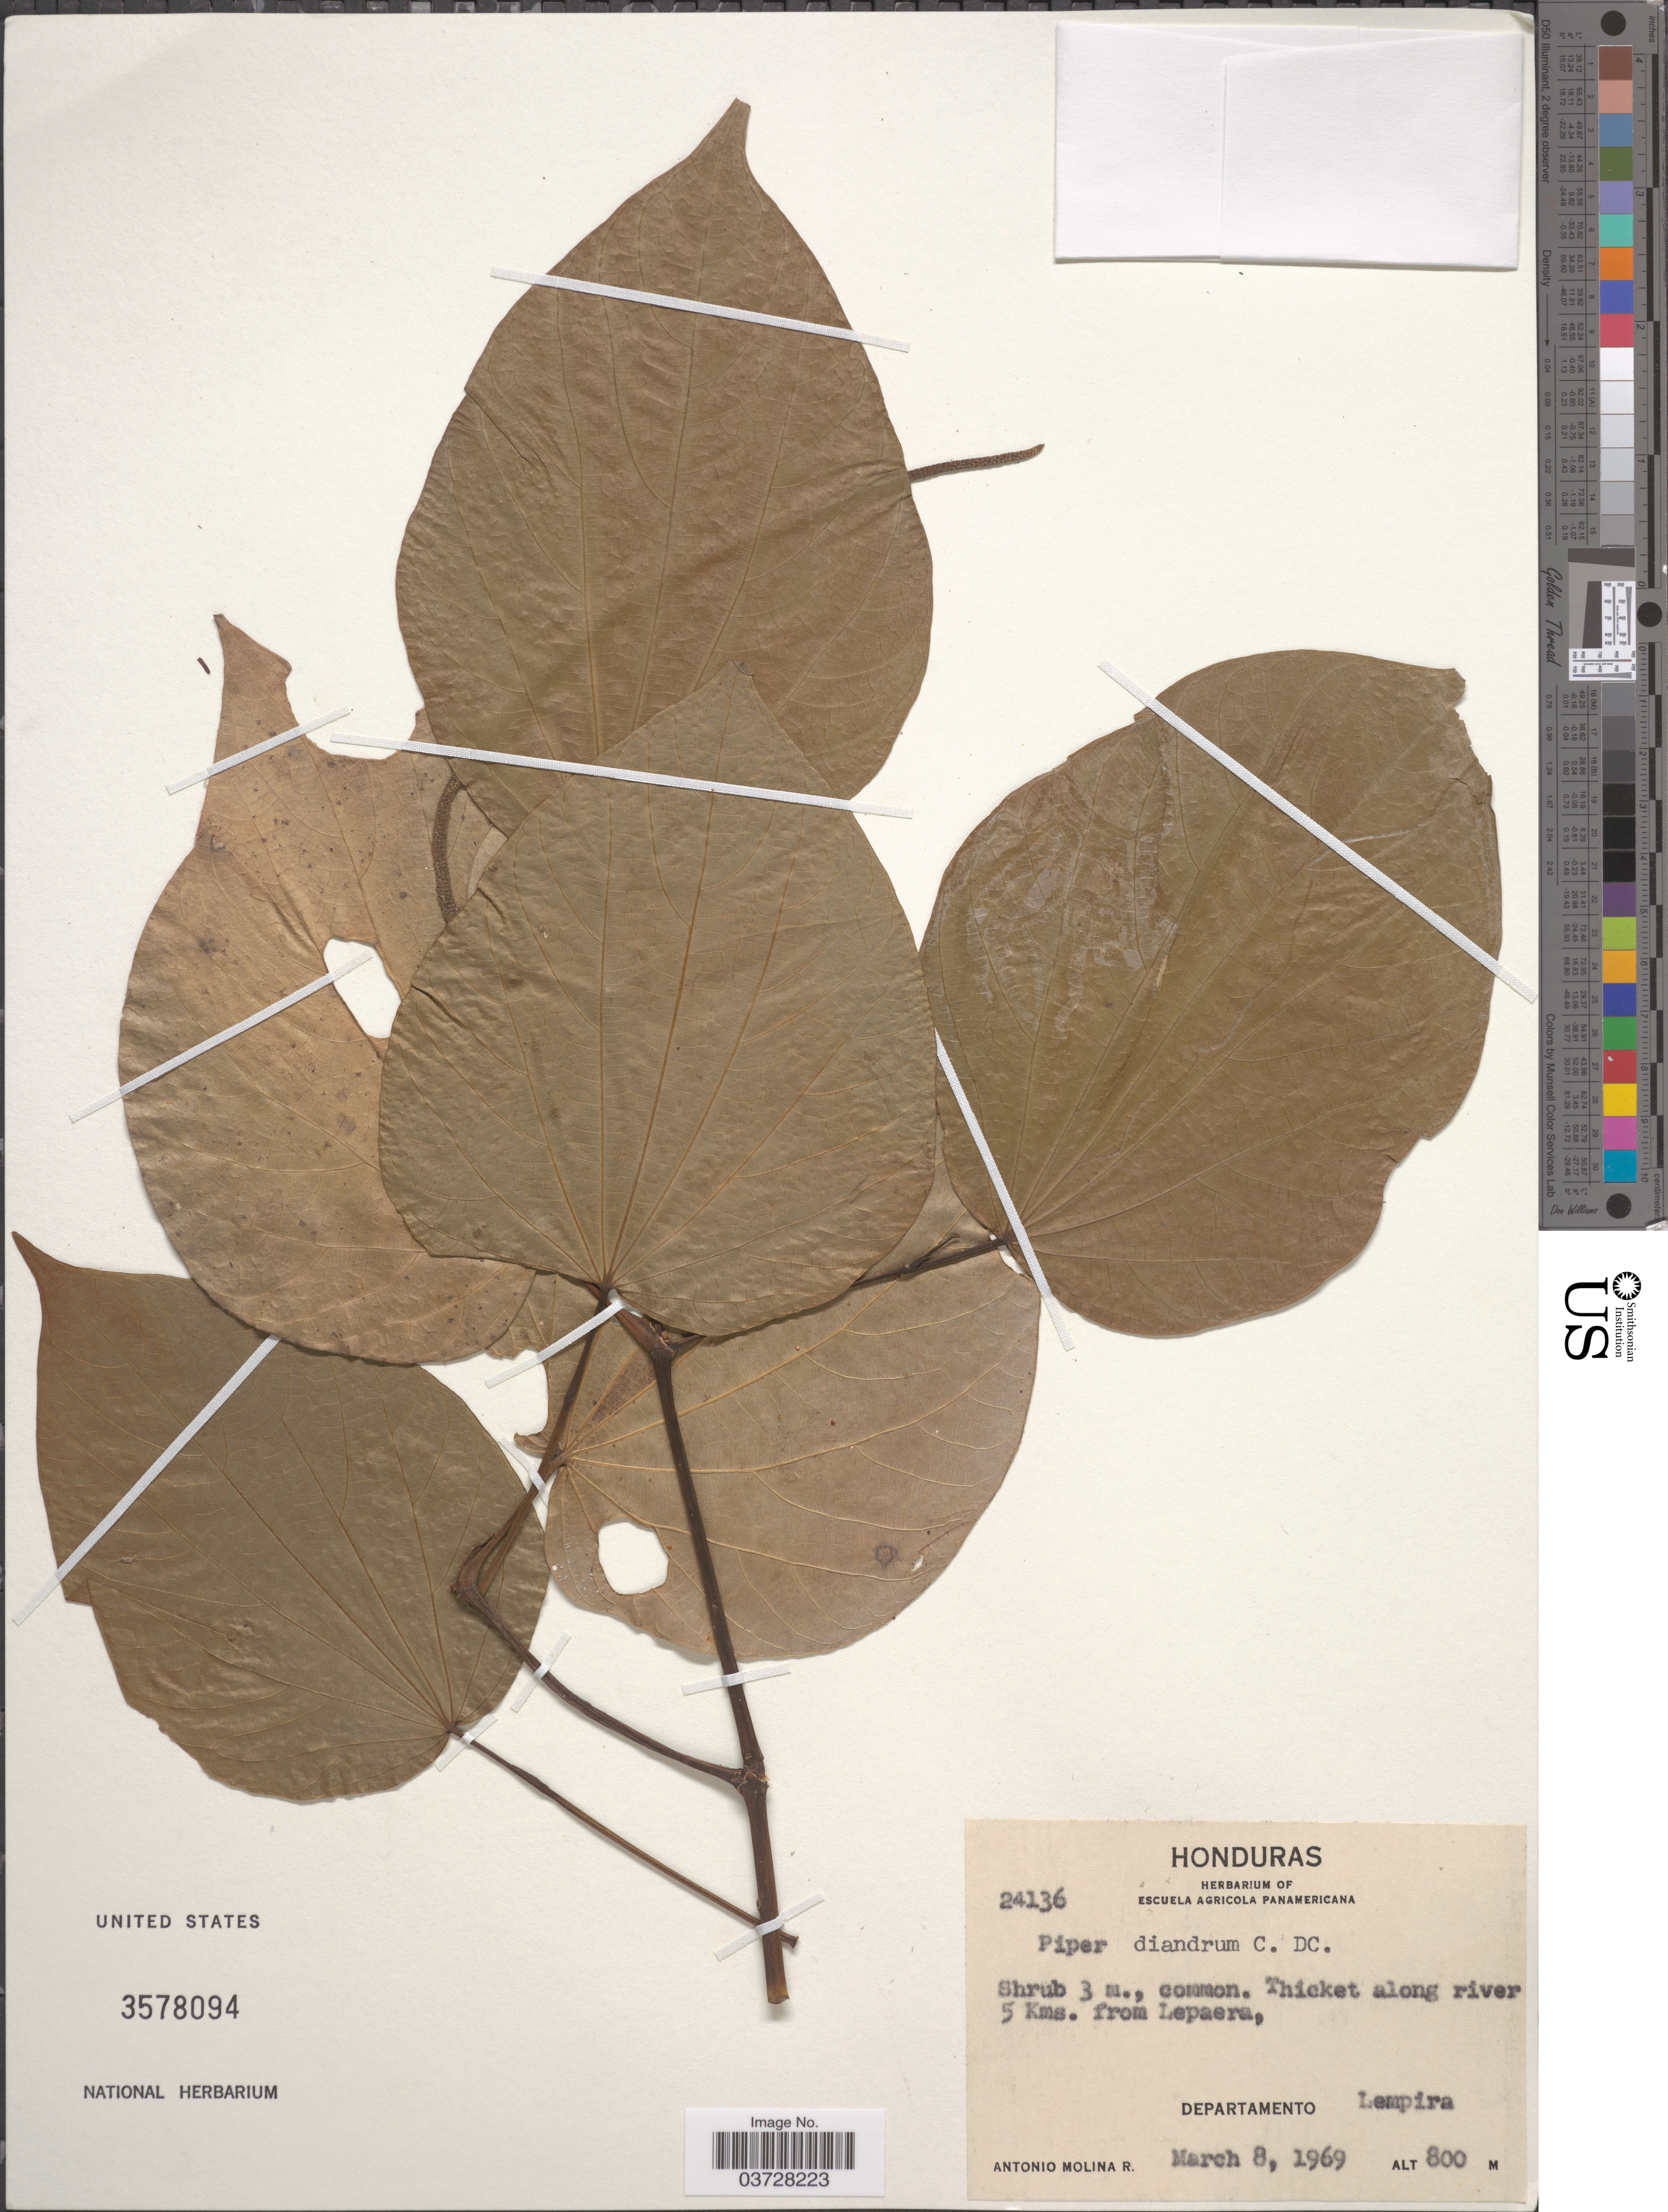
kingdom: Plantae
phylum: Tracheophyta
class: Magnoliopsida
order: Piperales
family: Piperaceae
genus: Piper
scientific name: Piper diandrum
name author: C. DC.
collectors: A. Molina R.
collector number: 24136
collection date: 1969-03-08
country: Honduras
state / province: Lempira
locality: Thicket along river 5 Kms. from Lepaera, Departamento Lempira.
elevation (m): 800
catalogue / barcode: US 3578094